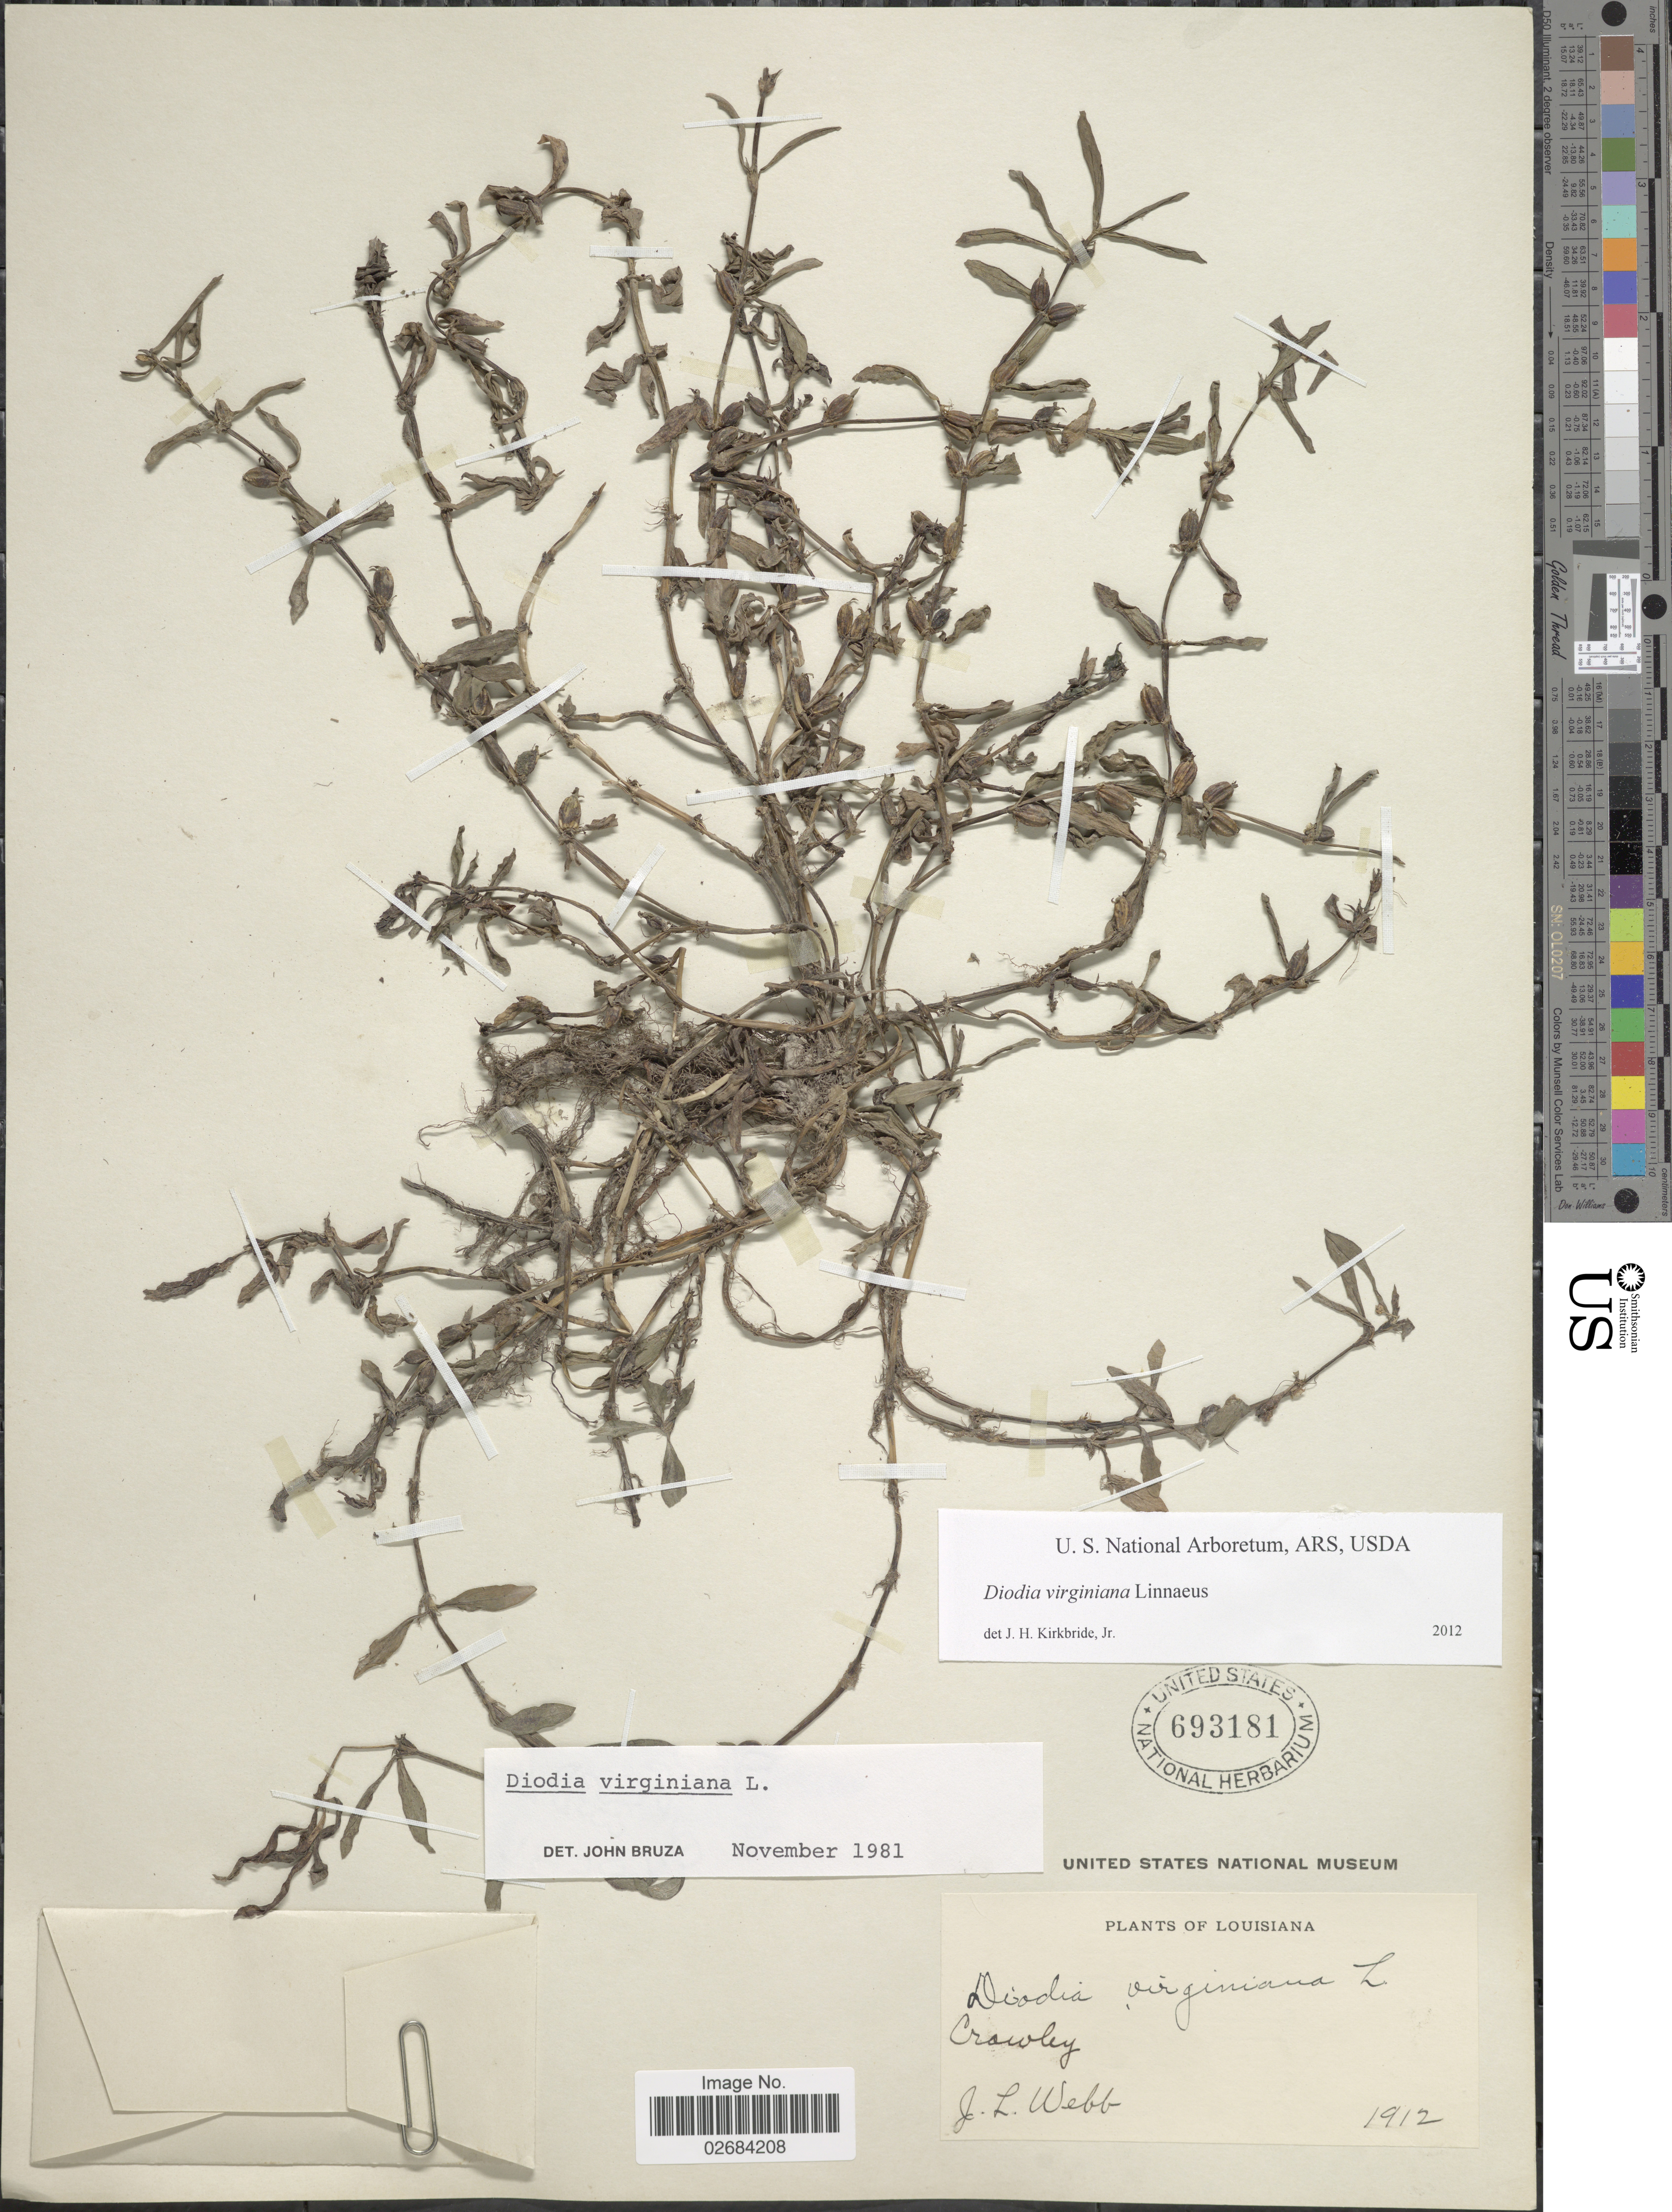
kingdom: Plantae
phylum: Tracheophyta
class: Magnoliopsida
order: Gentianales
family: Rubiaceae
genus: Diodia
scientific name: Diodia virginiana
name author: L.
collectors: J. Webb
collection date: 1912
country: United States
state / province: Louisiana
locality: Crowley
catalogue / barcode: US 693181